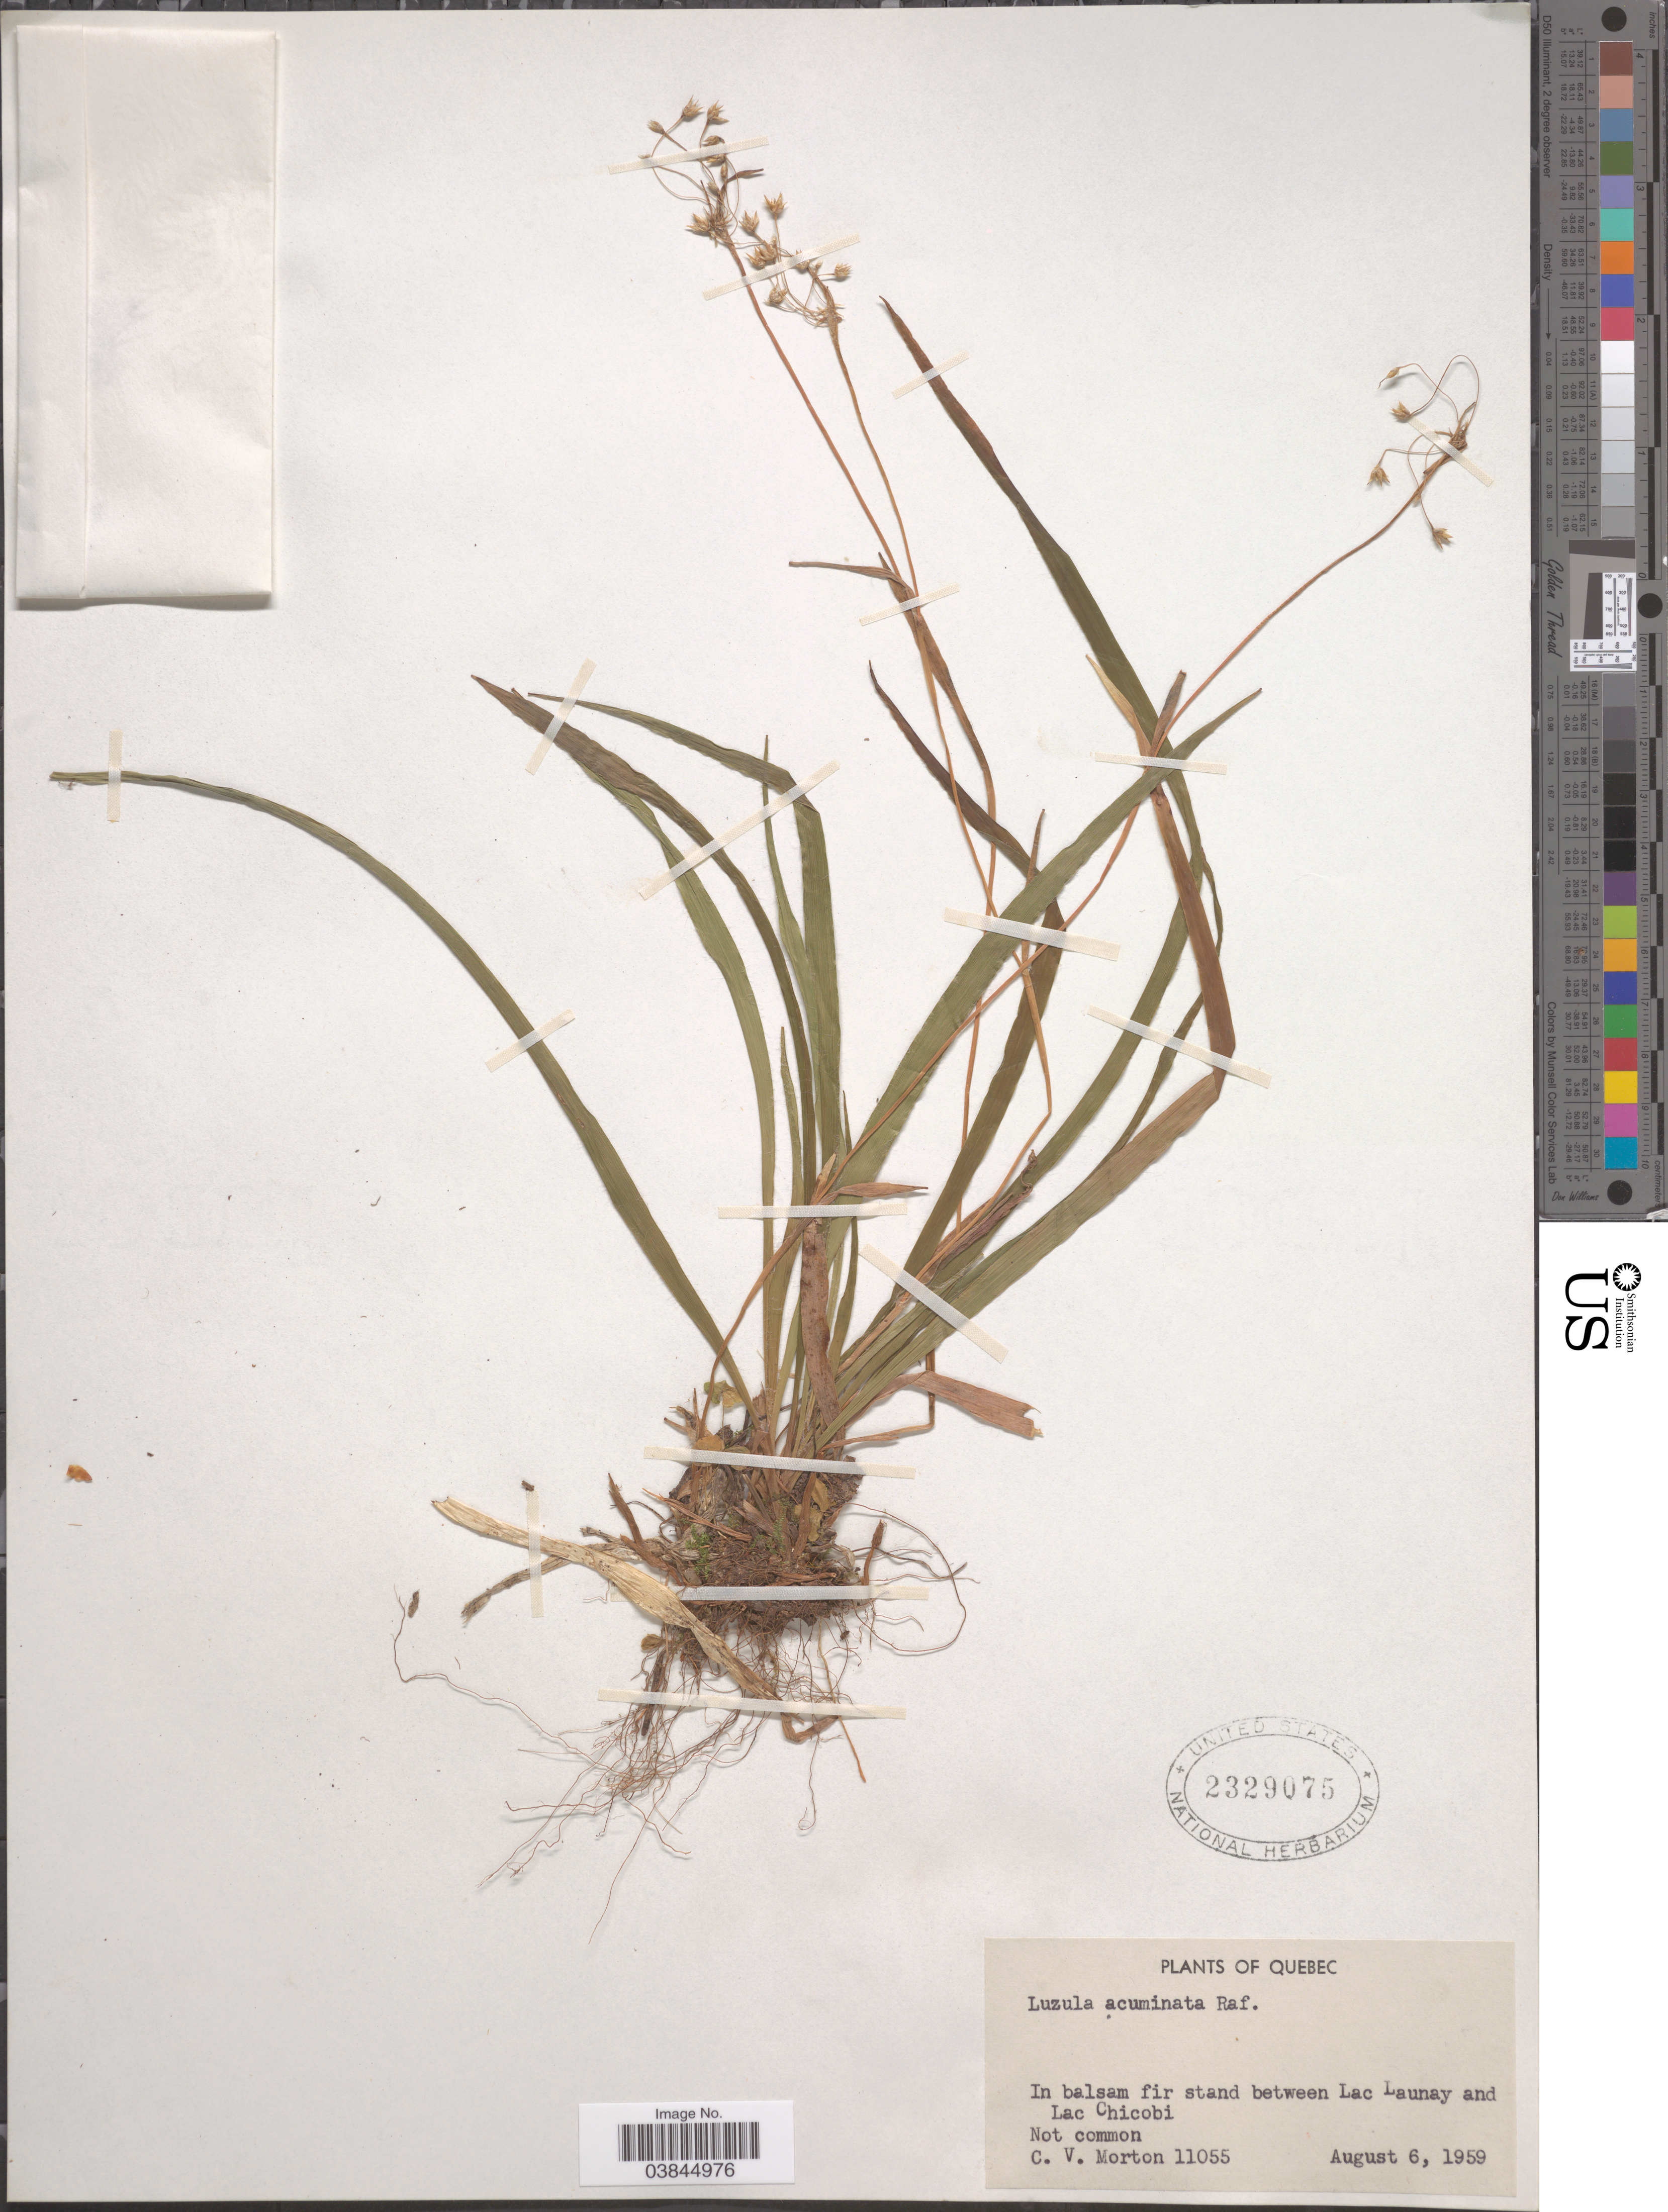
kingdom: Plantae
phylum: Tracheophyta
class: Liliopsida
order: Poales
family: Juncaceae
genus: Luzula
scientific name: Luzula acuminata var. acuminata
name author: Raf.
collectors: C. V. Morton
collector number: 11055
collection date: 1959-08-06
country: Canada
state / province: Quebec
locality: In balsem fir stand between Lac Launay and Lac Chicobi.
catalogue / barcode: US 2329075